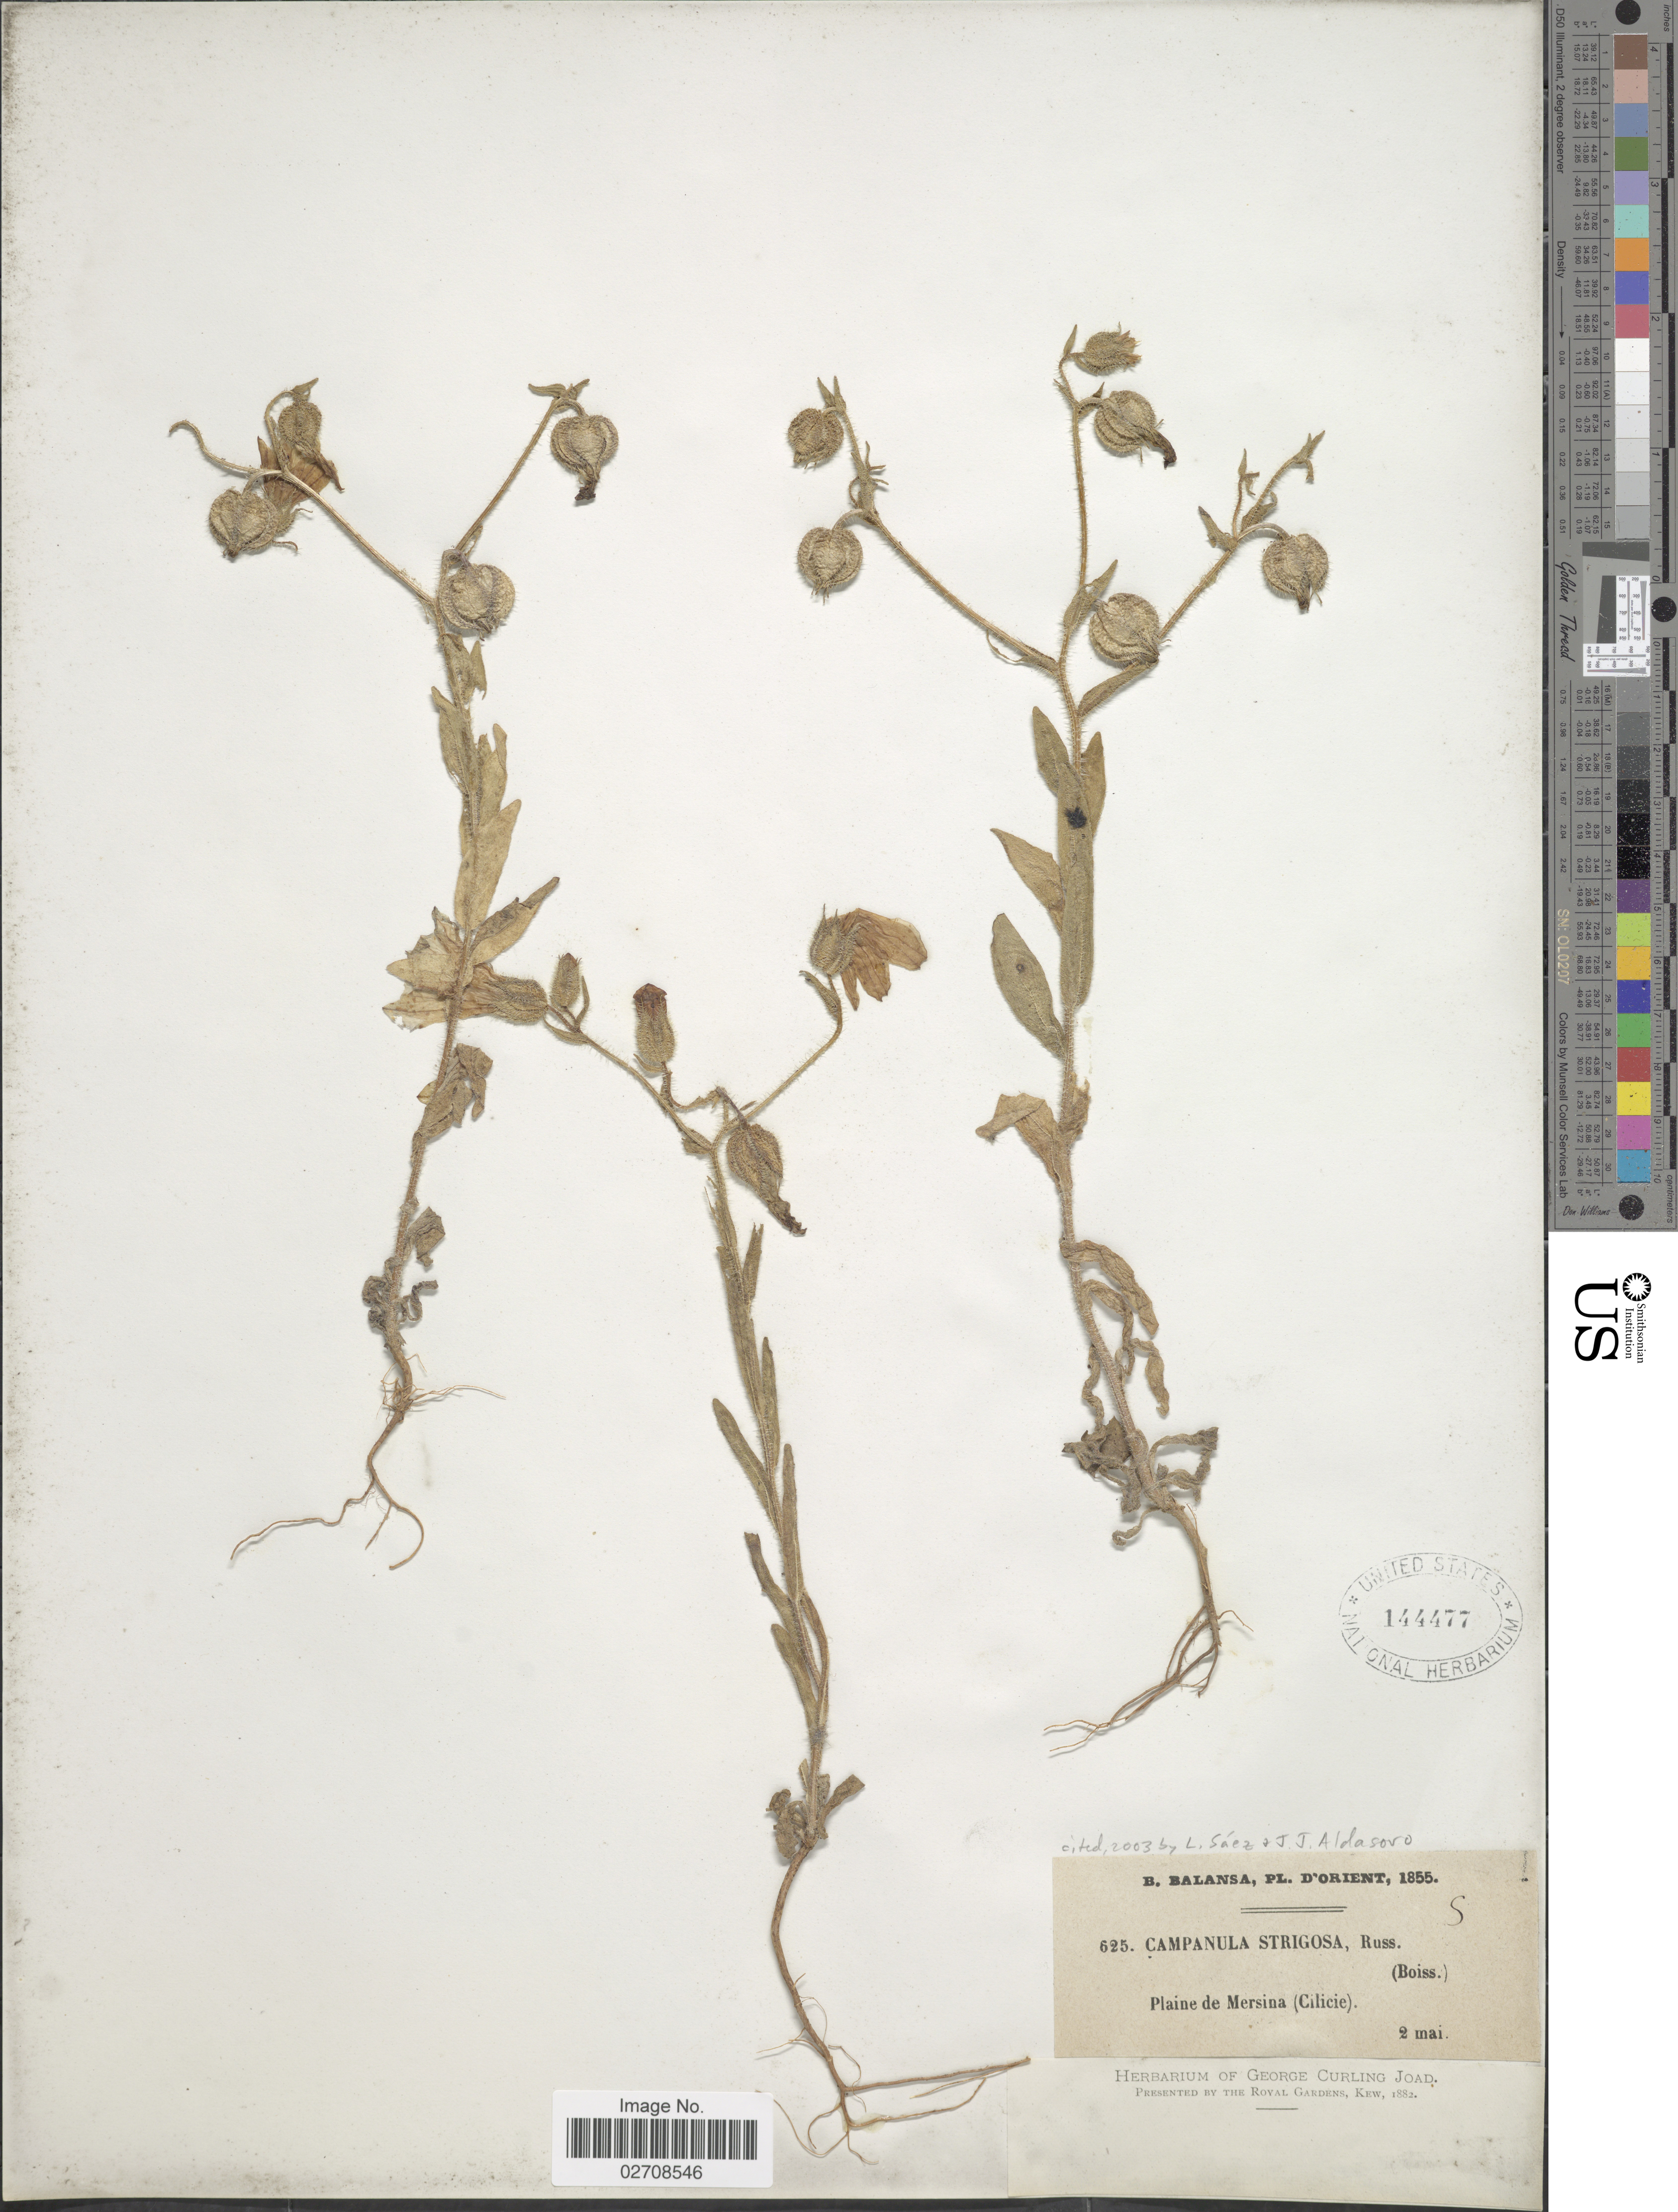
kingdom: Plantae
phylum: Tracheophyta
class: Magnoliopsida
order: Asterales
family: Campanulaceae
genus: Campanula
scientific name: Campanula strigosa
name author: Banks & Sol.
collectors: B. Balansa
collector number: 625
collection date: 1855-05-02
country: Turkey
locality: Plaine de Mersina (Cilicie)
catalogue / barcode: US 144477